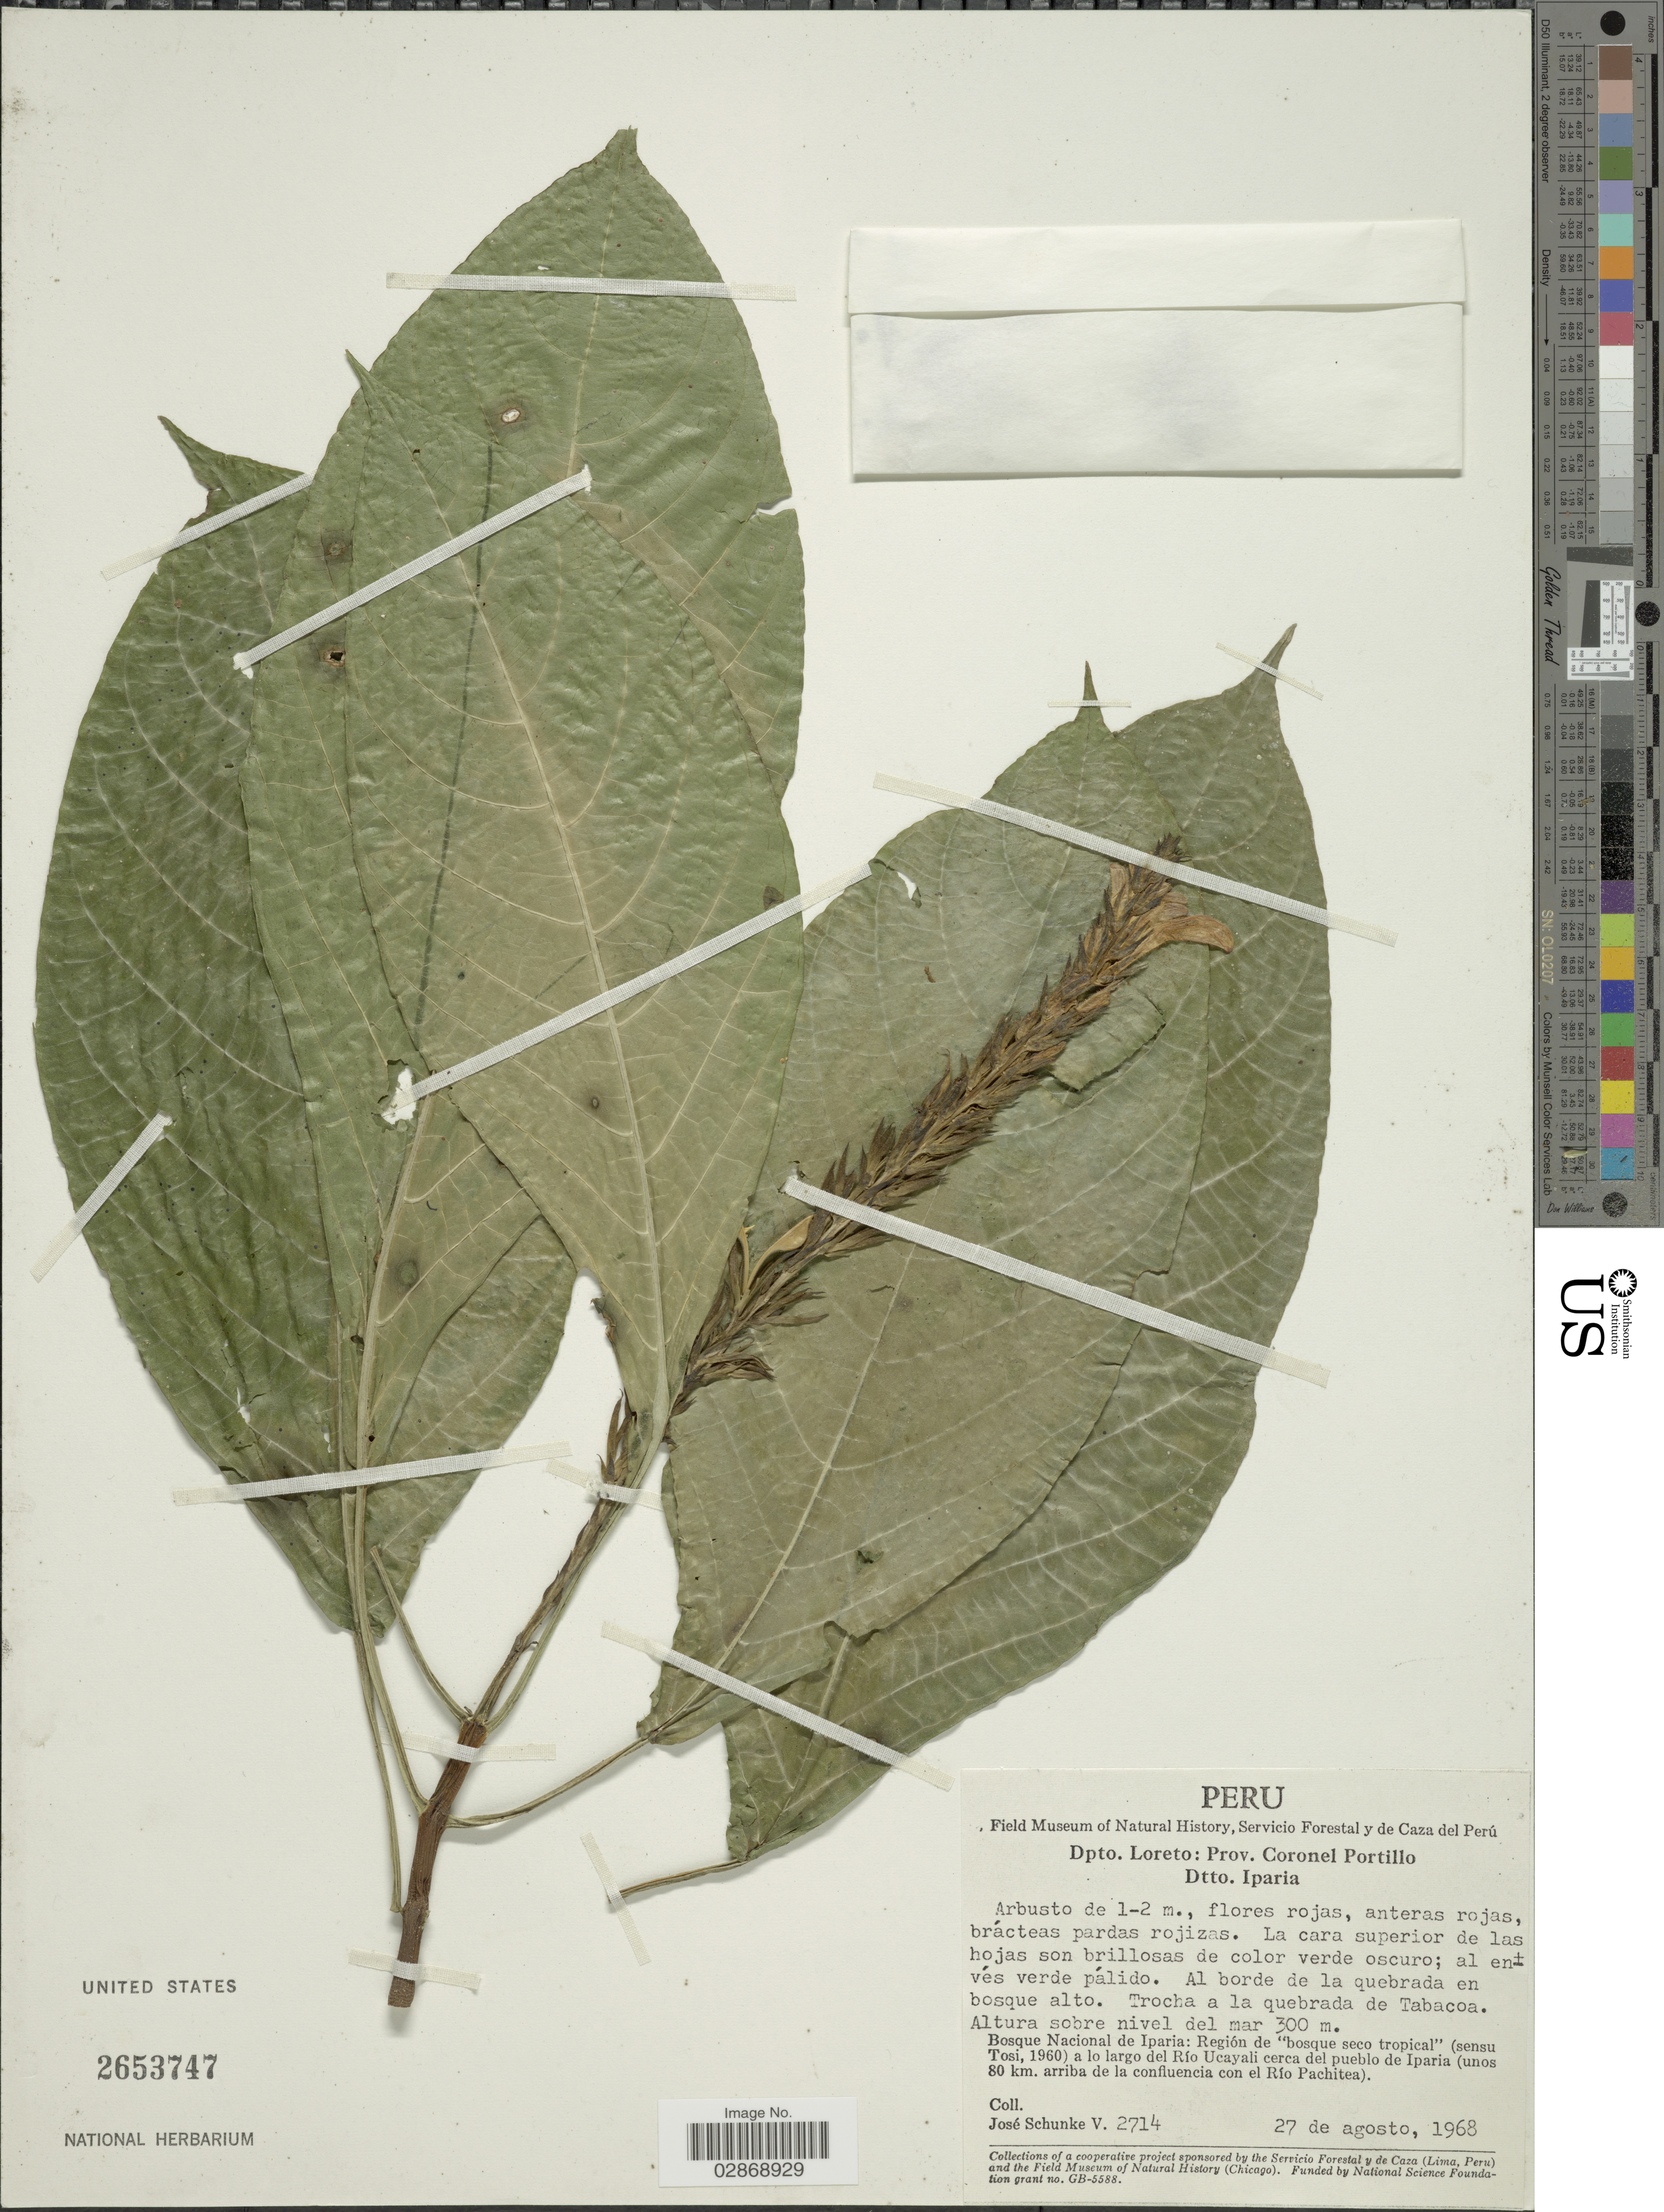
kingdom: Plantae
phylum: Tracheophyta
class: Magnoliopsida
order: Lamiales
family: Acanthaceae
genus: Pachystachys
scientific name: Pachystachys badiospica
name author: Wassh.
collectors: J. Schunke Vigo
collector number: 2714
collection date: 1968-08-27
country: Peru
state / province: Loreto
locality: Dpto. Loreto: Prov. Coronel Portillo. Dtto. Iparia. Trocha a la quebrada de Tabacoa. Bosque Nacioanl de Iparia: Región de "bosque seco tropical" (sensu Tosi, 1960) a lo largo del Río Ucayali cerca del pueblo de Iparia (unos 80 km. arriba de la confluencia con el Río Pachitea).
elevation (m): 300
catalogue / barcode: US 2653747